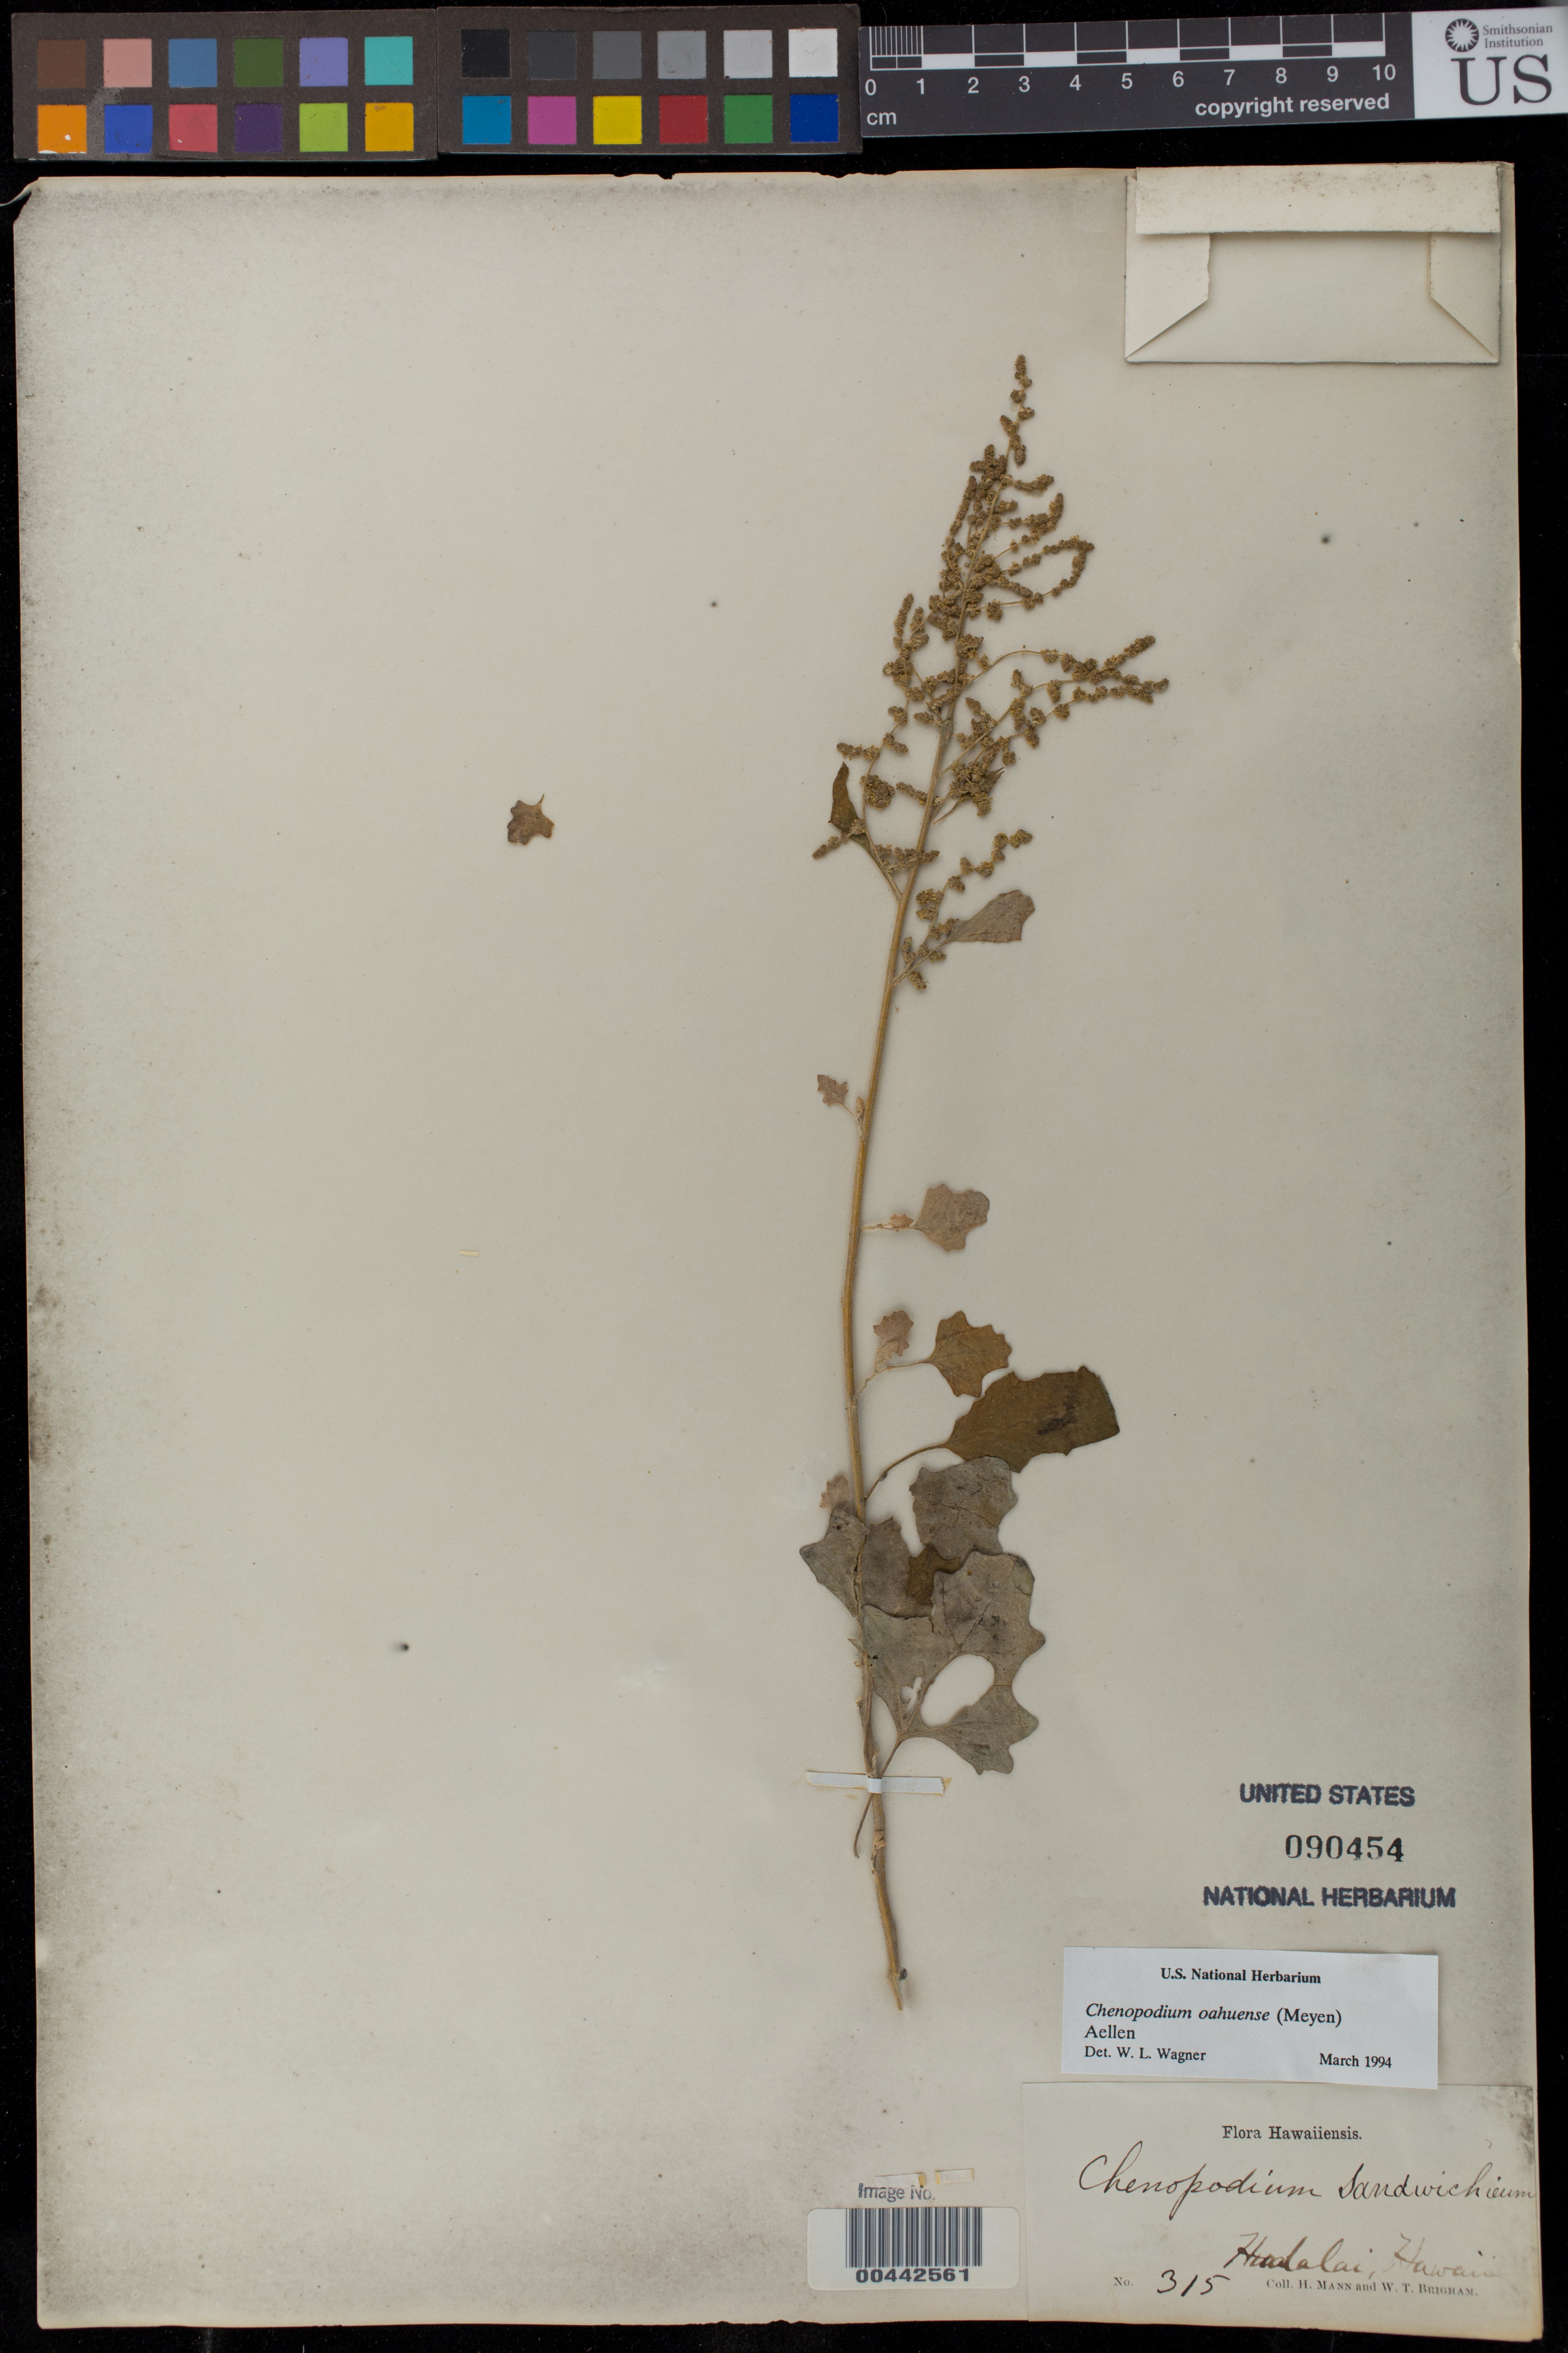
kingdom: Plantae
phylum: Tracheophyta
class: Magnoliopsida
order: Caryophyllales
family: Amaranthaceae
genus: Chenopodium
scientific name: Chenopodium oahuense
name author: (Meyen) Aellen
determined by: Wagner, W. L., (BOT), Smithsonian Institution - National Museum of Natural History (UNITED STATES)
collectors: H. Mann & W. T. Brigham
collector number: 315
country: United States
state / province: Hawaii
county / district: Hawaii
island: Hawaii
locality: Hualalai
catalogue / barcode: US 90454